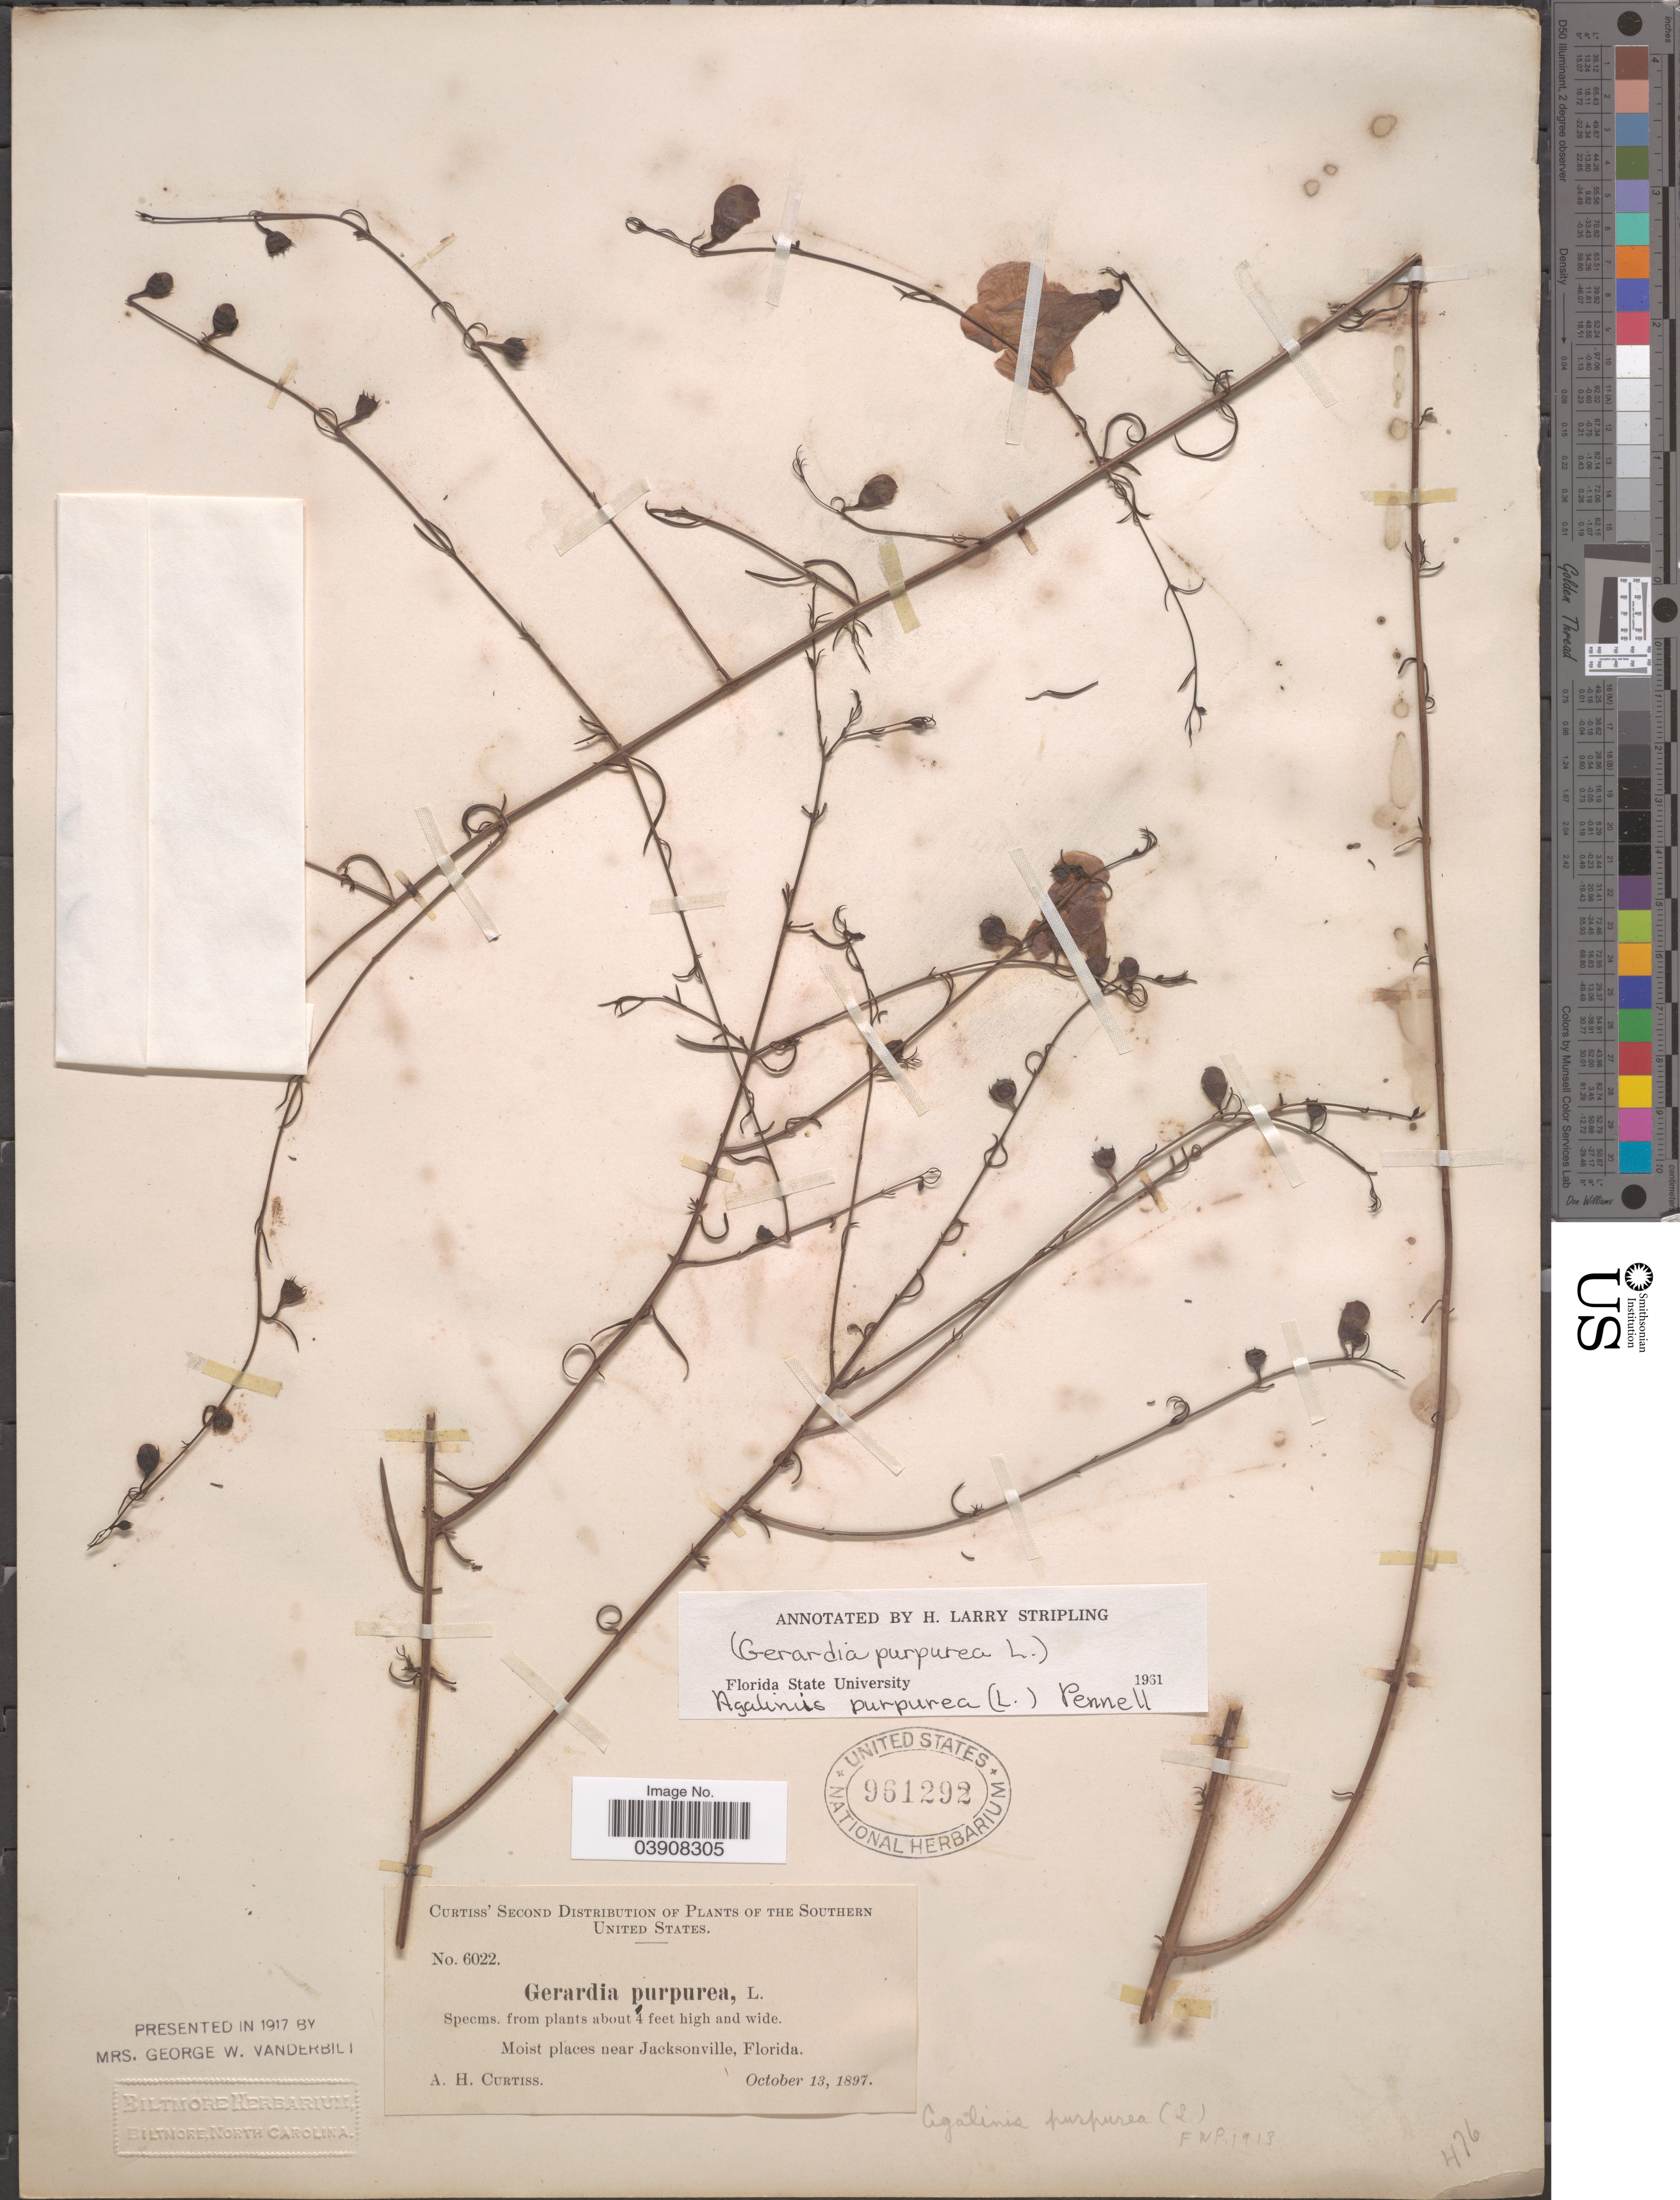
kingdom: Plantae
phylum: Tracheophyta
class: Magnoliopsida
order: Lamiales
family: Orobanchaceae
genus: Agalinis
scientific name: Agalinis purpurea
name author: (L.) Pennell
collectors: A. H. Curtiss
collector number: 6022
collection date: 1897-10-13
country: United States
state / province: Florida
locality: Southern United States. Moist places near Jacksonville.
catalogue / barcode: US 961292